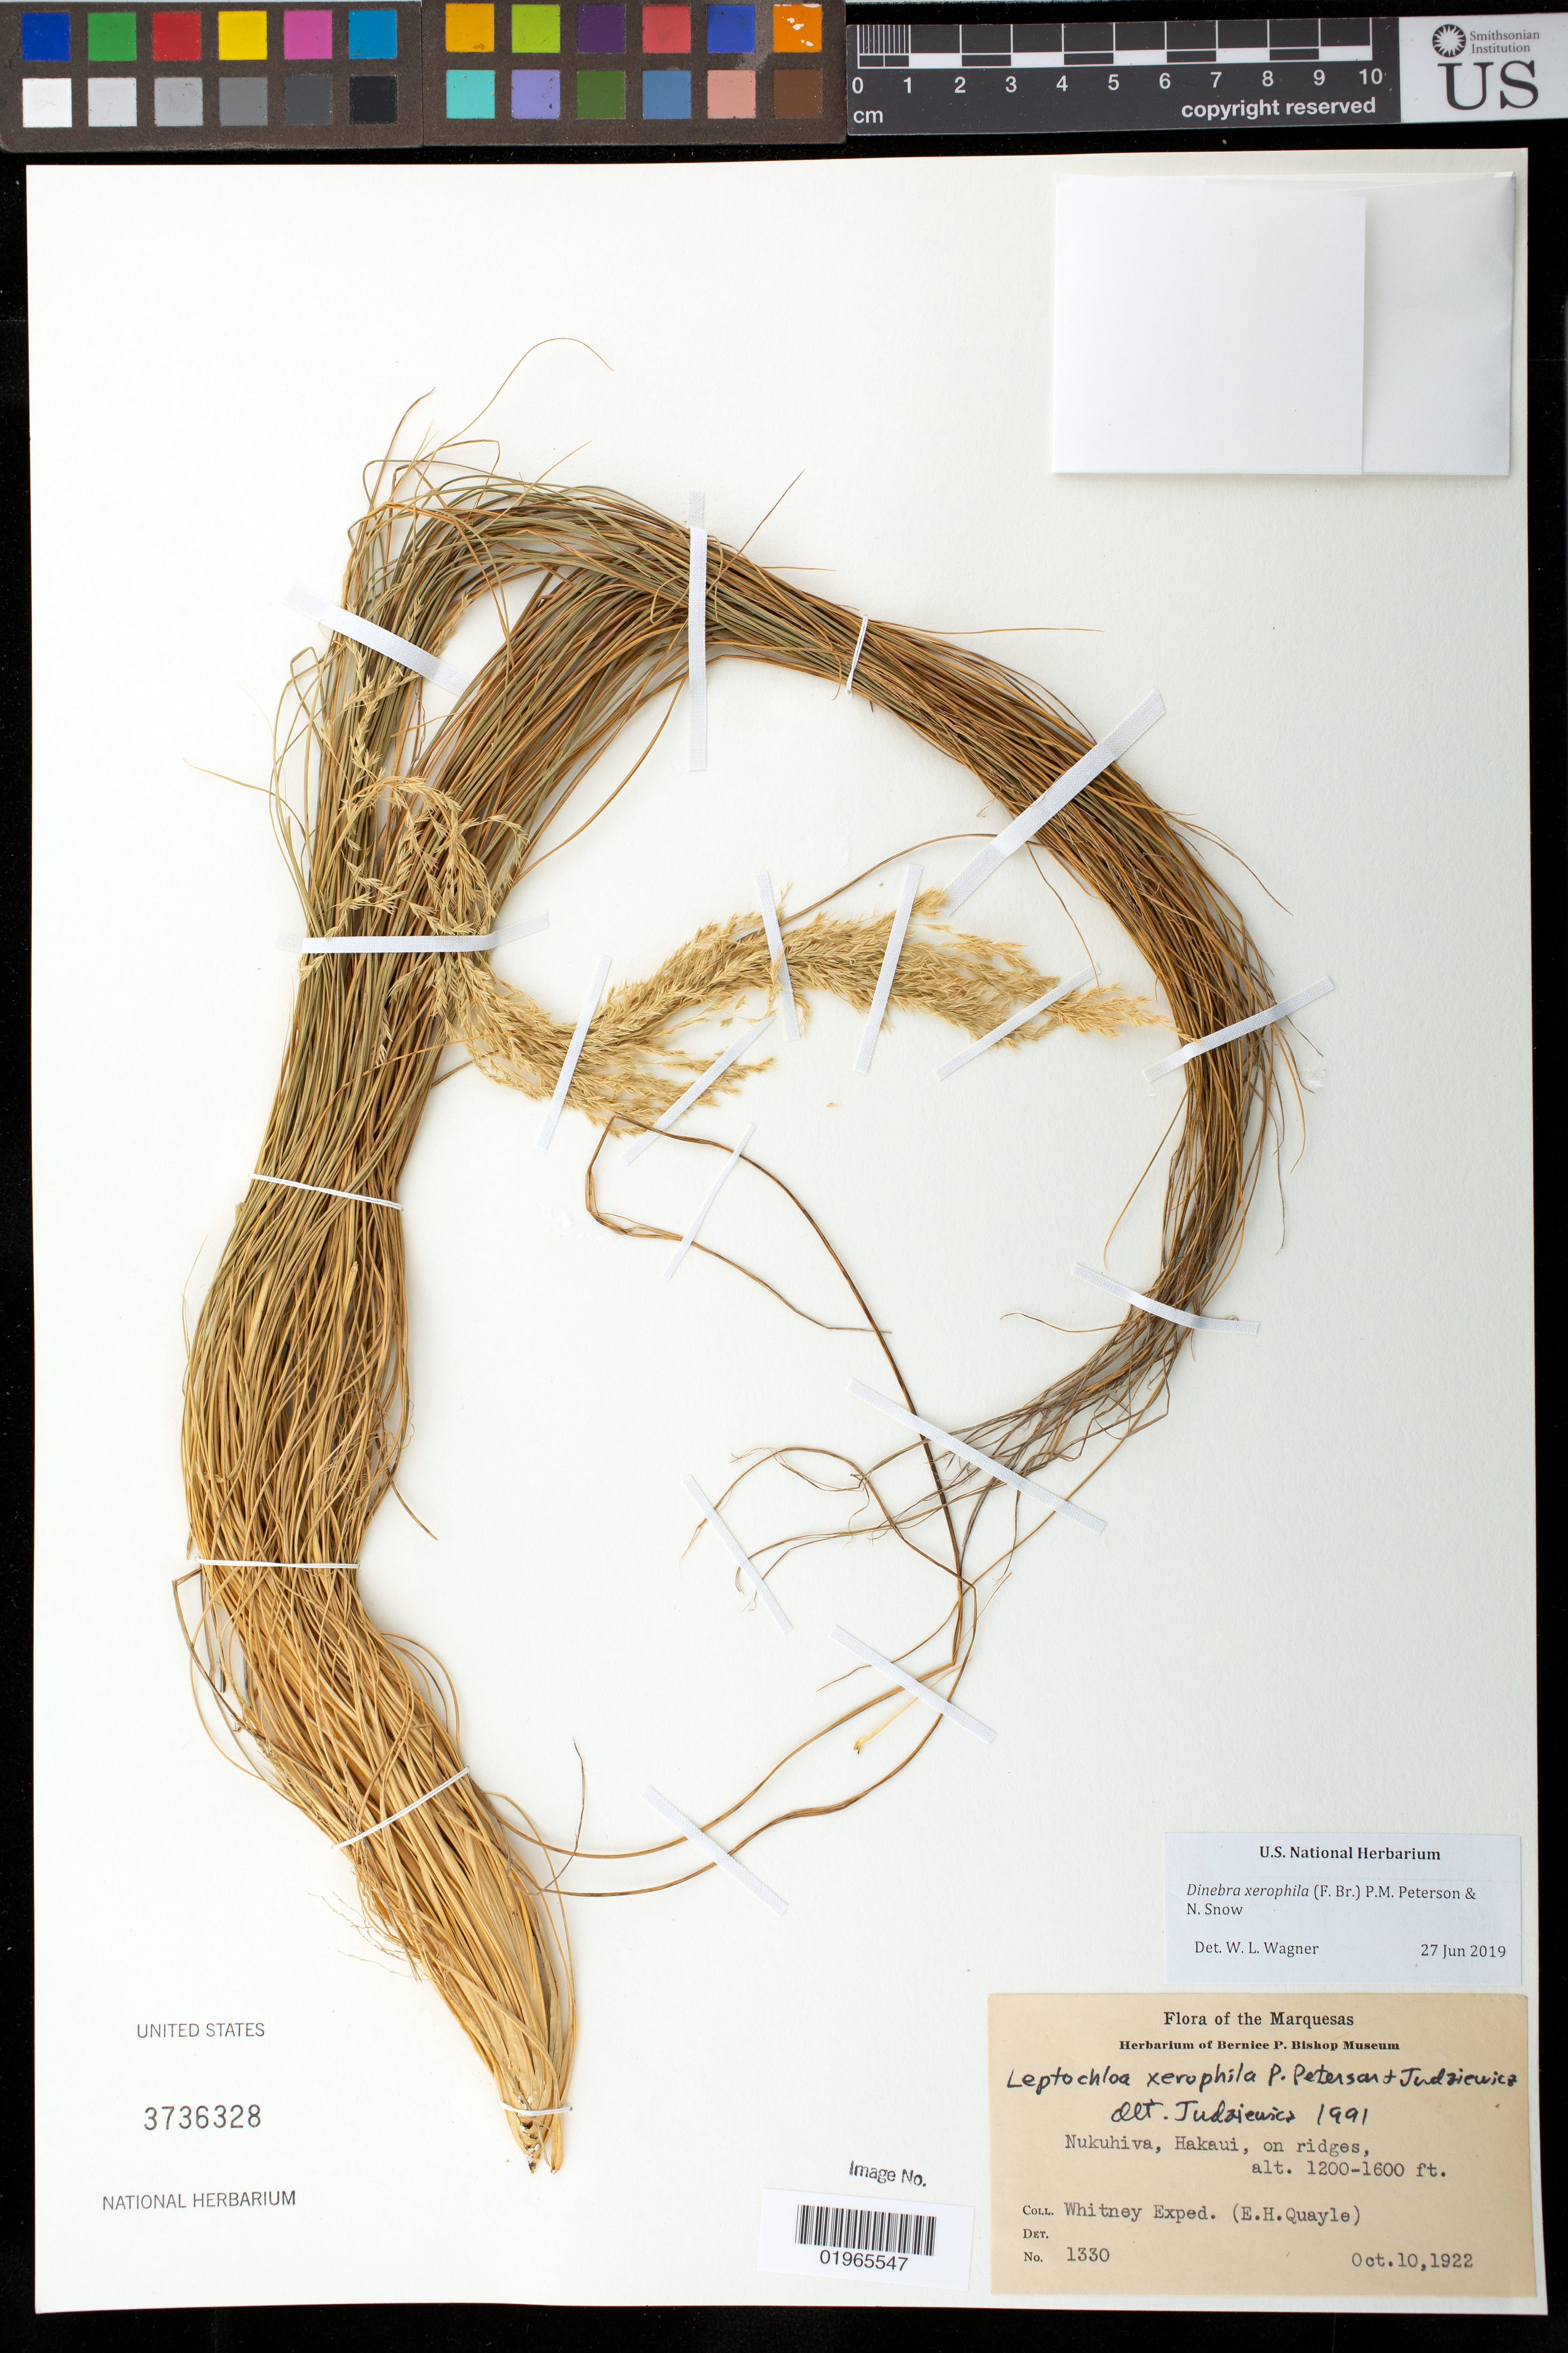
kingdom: Plantae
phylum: Tracheophyta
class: Liliopsida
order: Poales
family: Poaceae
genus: Dinebra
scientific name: Dinebra xerophila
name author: (P.M. Peterson & Judz.) P.M. Peterson & N. Snow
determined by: Wagner, W. L., (BOT), Smithsonian Institution - National Museum of Natural History (UNITED STATES)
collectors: E. Quayle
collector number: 1330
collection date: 1922-10-10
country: French Polynesia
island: Nuku Hiva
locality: Hakaui, on ridges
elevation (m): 366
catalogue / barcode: US 3736328